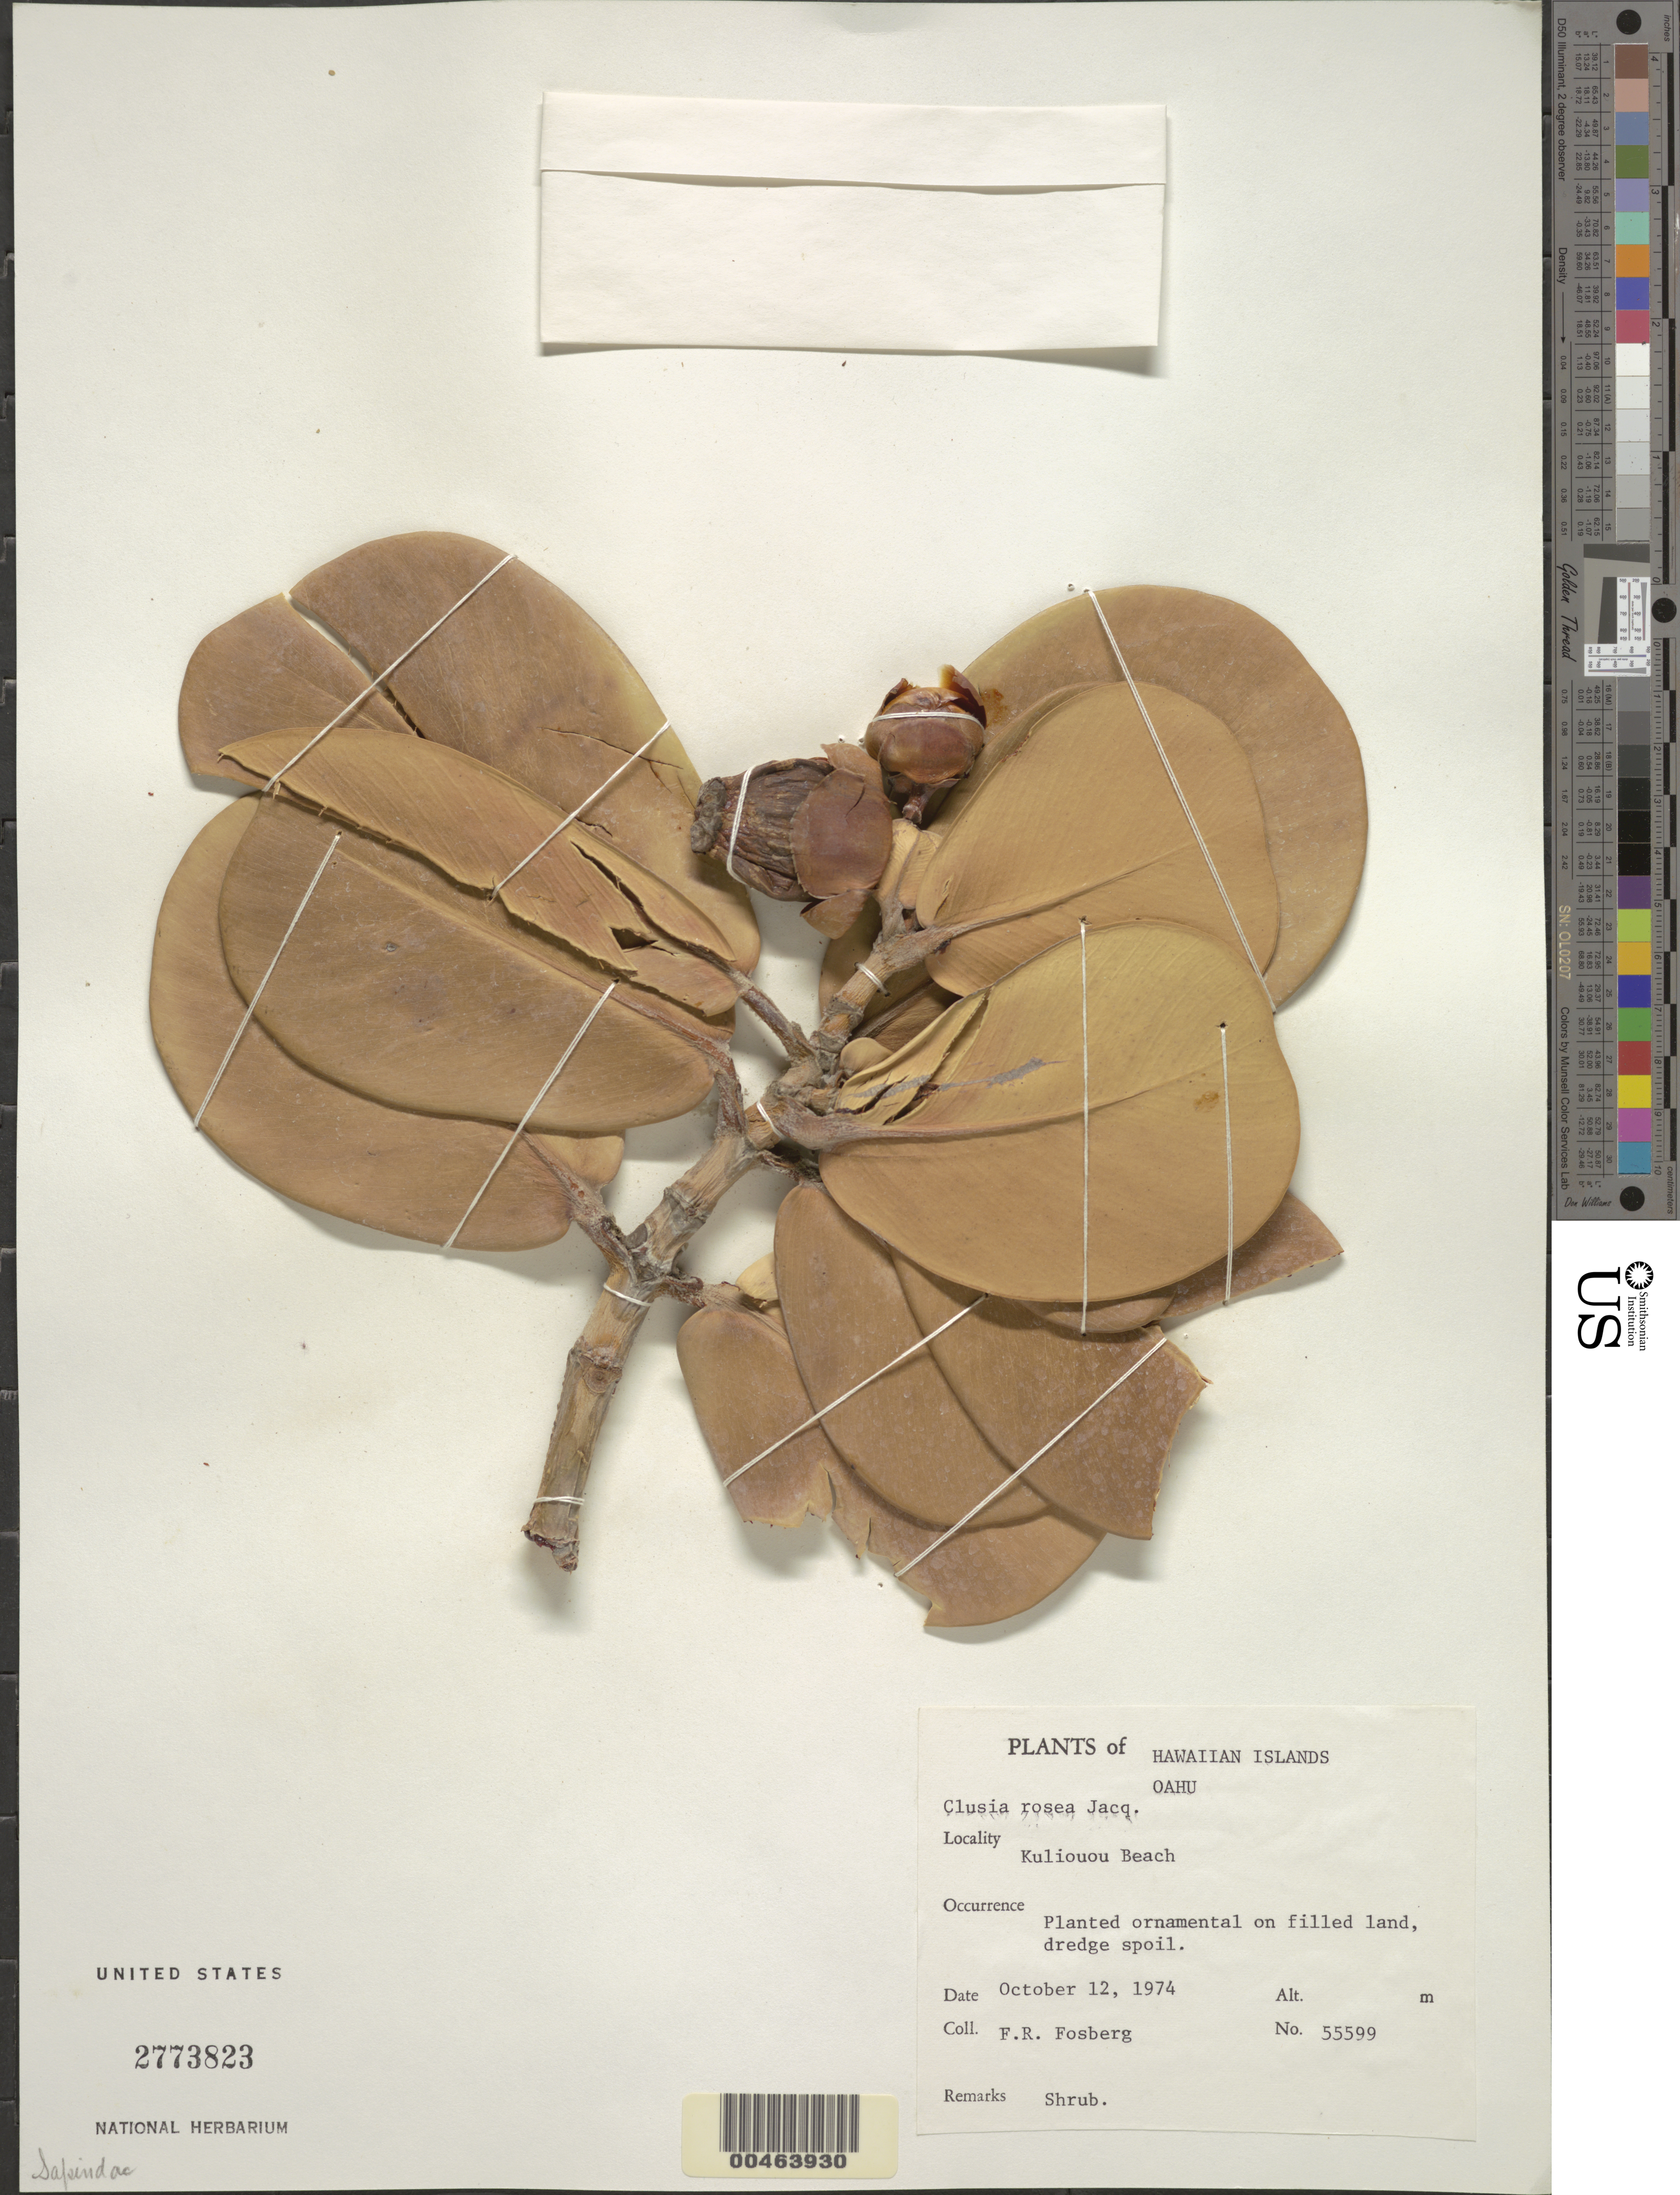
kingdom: Plantae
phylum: Tracheophyta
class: Magnoliopsida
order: Malpighiales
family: Clusiaceae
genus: Clusia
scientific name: Clusia rosea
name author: Jacq.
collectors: F. R. Fosberg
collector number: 55599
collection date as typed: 12 Oct 1974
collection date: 1974-10-12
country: United States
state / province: Hawaii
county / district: Honolulu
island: Oahu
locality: Kuliouou Beach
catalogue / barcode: US 2773823